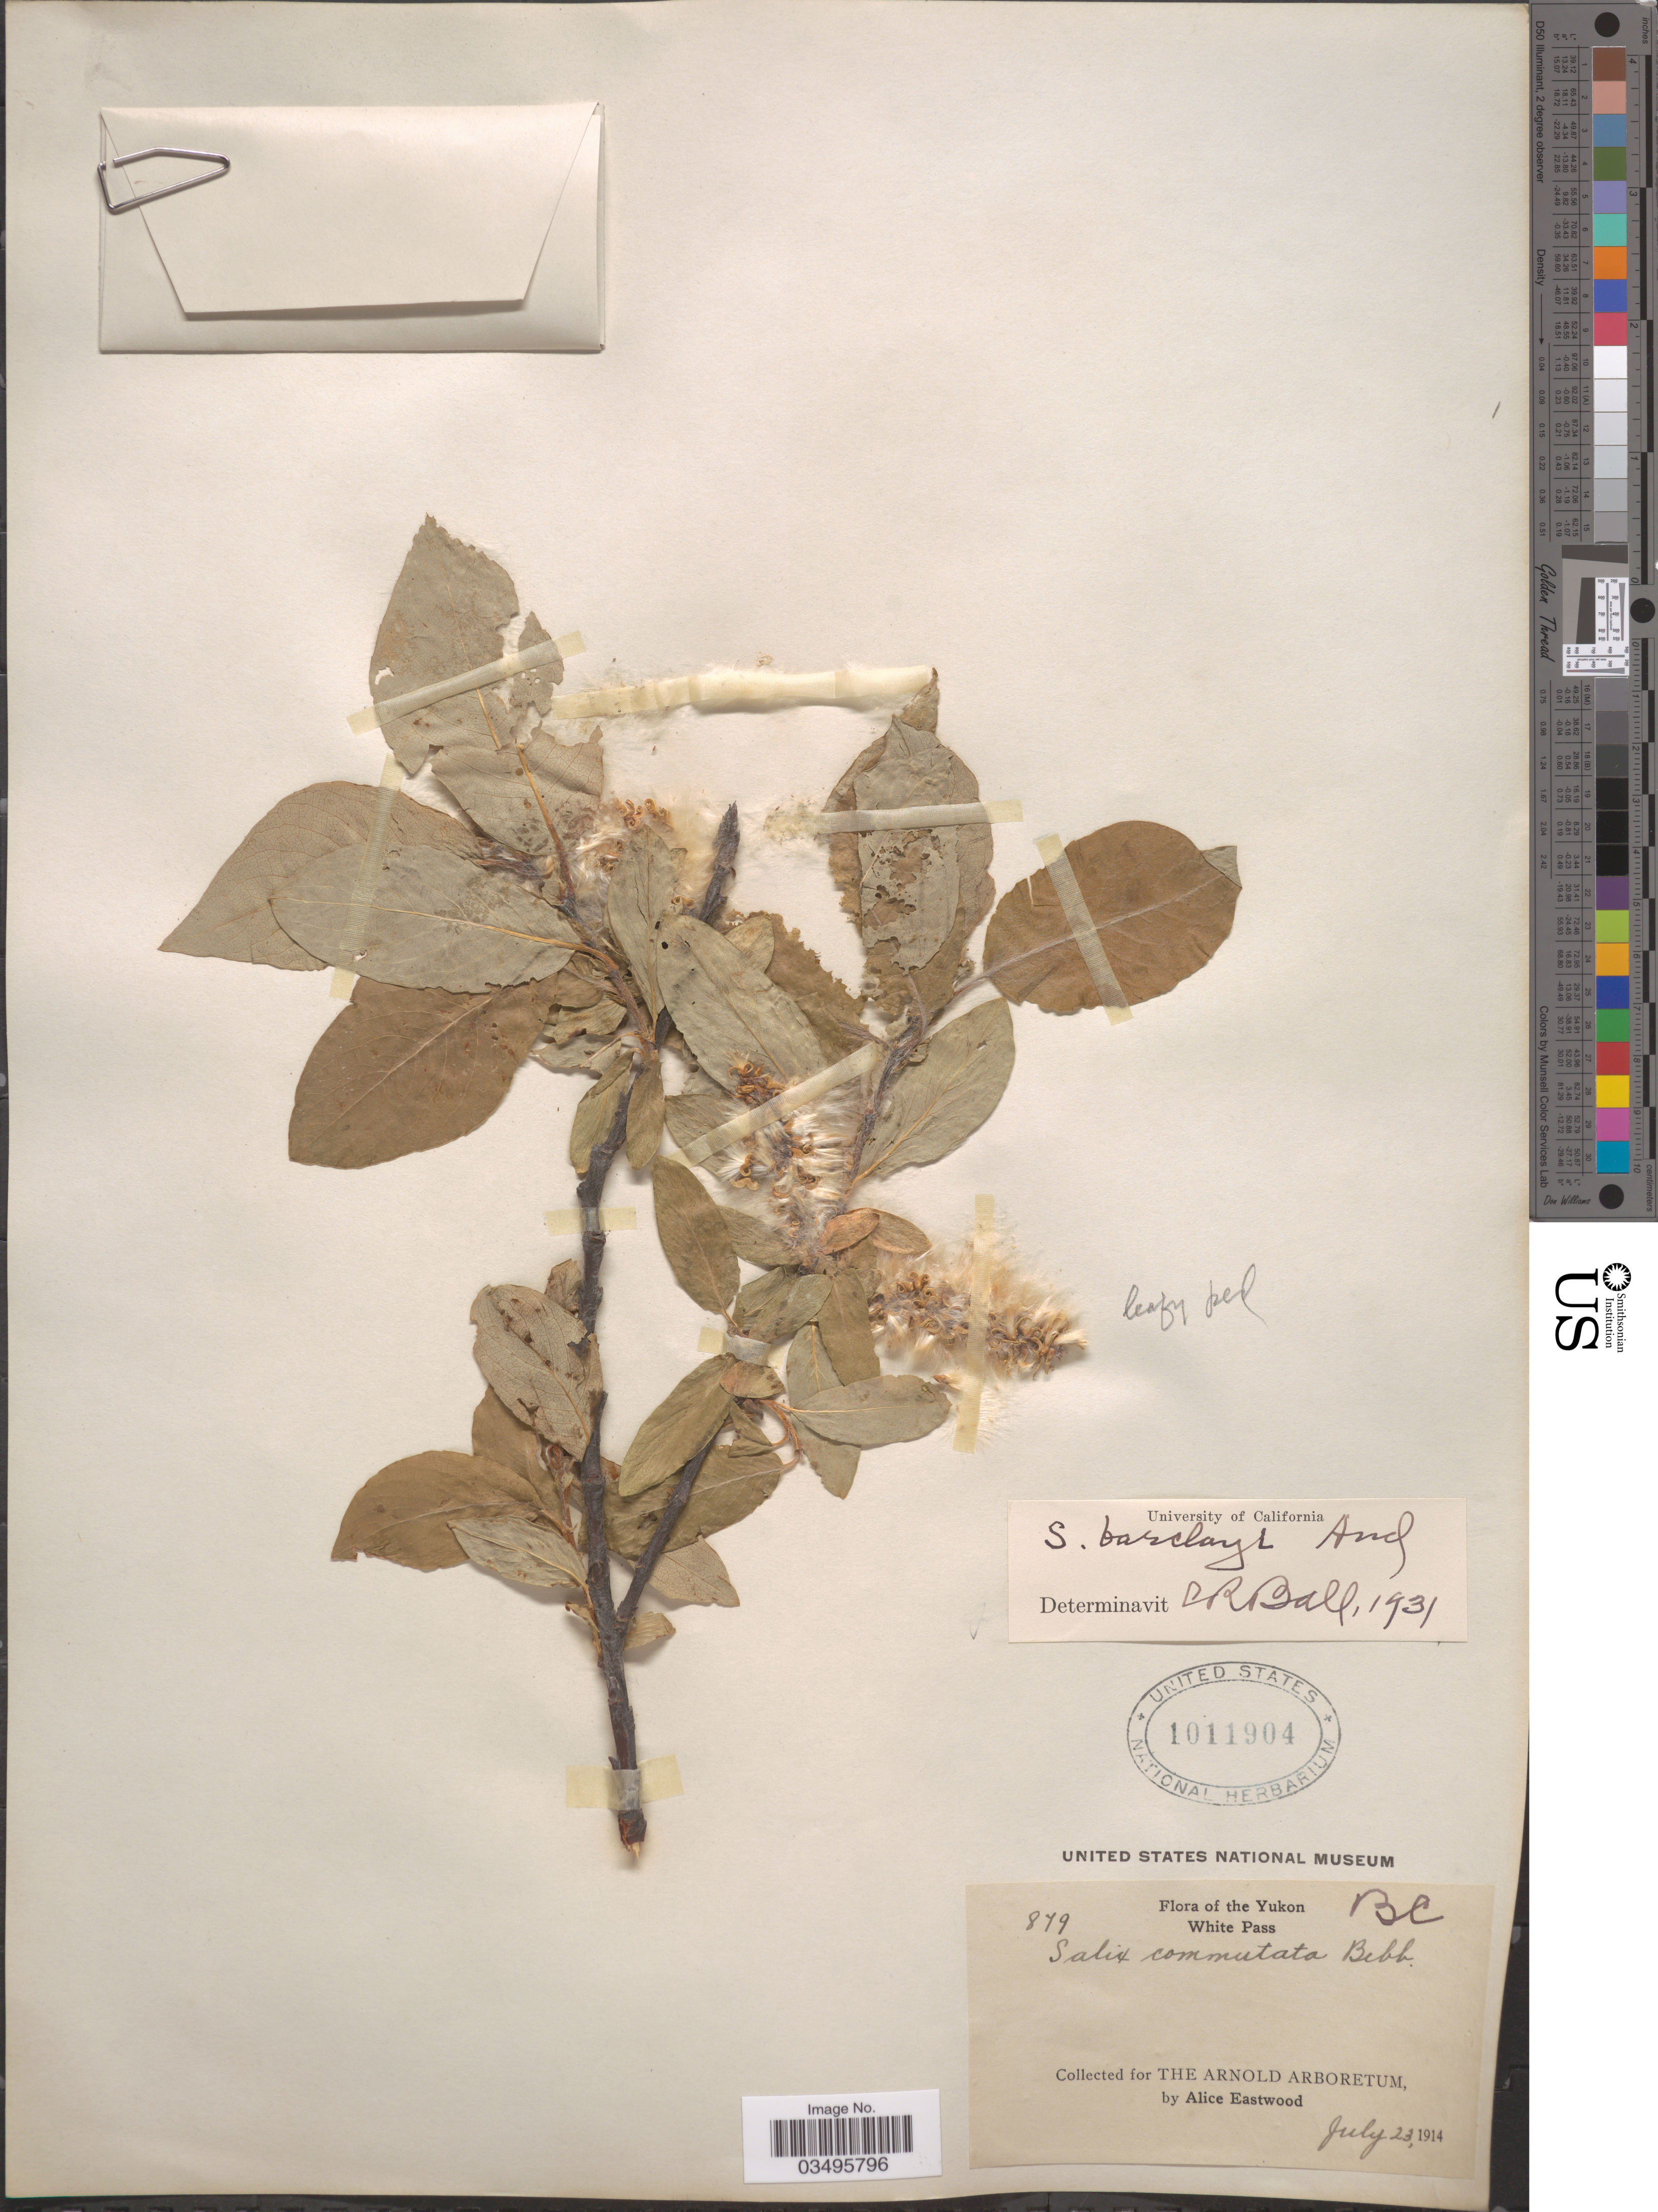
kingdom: Plantae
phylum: Tracheophyta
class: Magnoliopsida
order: Malpighiales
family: Salicaceae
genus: Salix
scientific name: Salix barclayi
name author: Andersson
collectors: A. Eastwood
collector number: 879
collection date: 1914-07-23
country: Canada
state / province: Yukon Territory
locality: Yukon, White Pass.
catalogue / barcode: US 1011904